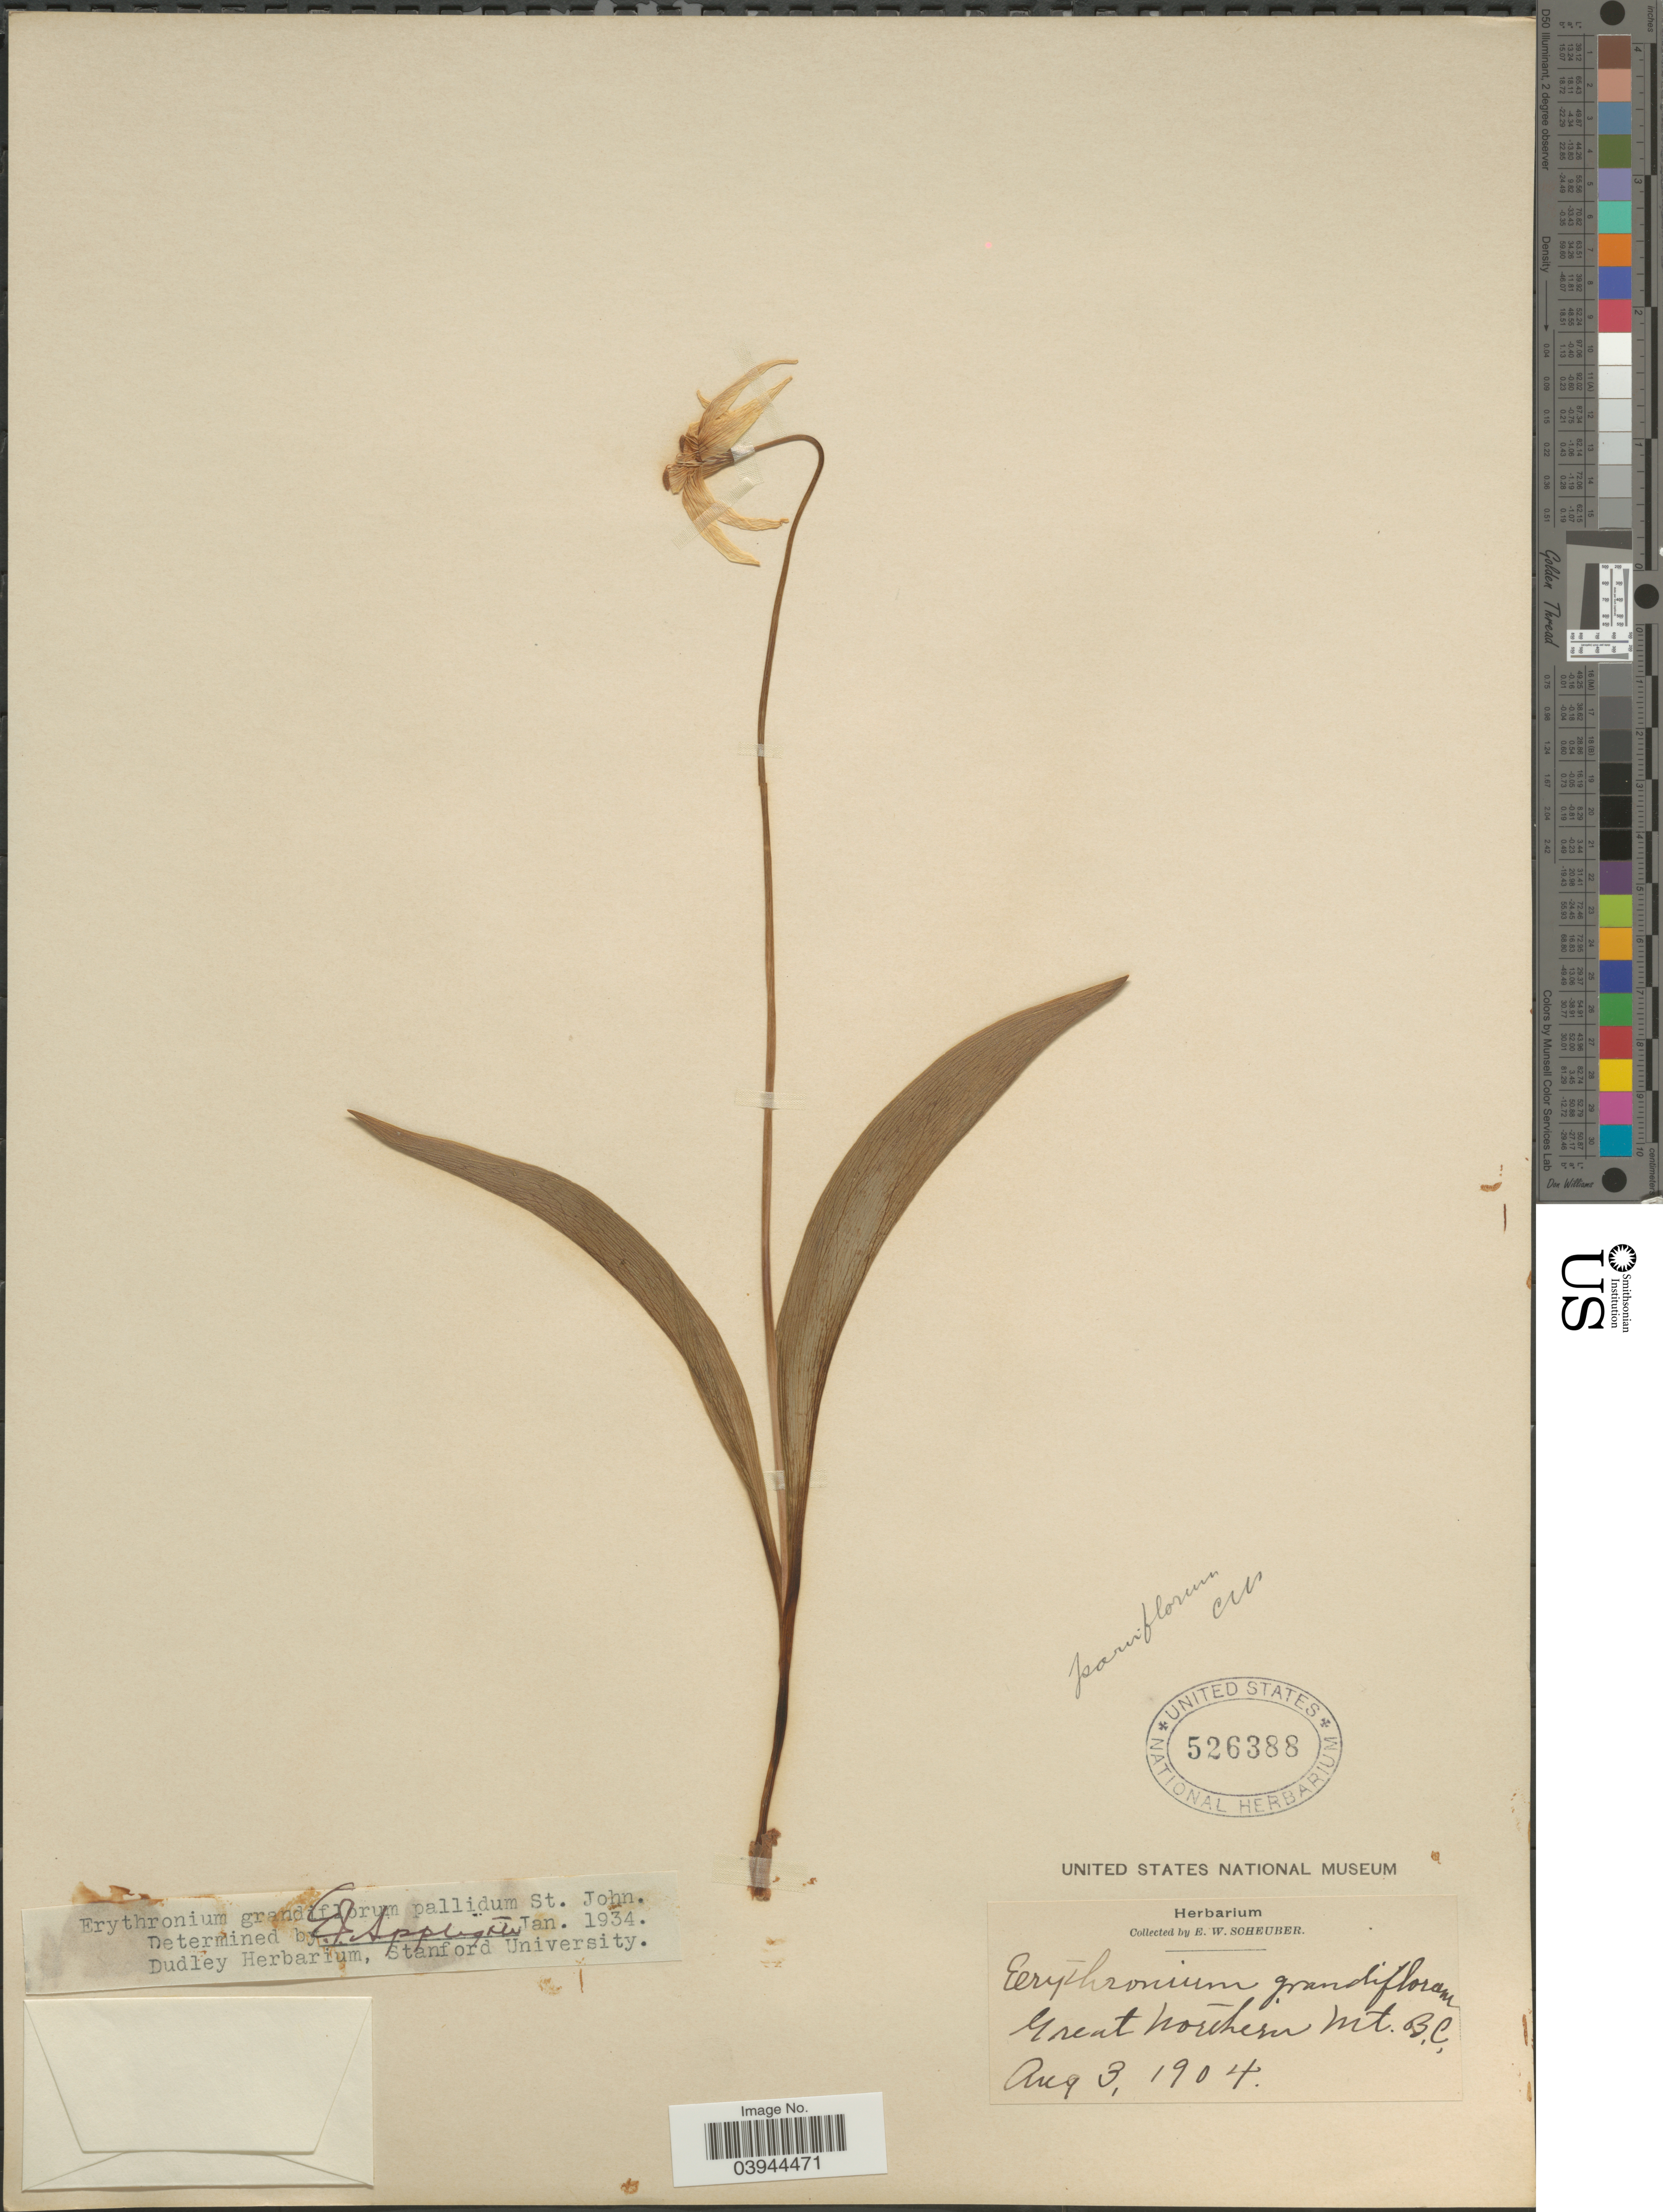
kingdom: Plantae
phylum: Tracheophyta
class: Liliopsida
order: Liliales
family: Liliaceae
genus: Erythronium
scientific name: Erythronium grandiflorum var. pallidum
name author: H. St. John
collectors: E. Scheuber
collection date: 1904-08-03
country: Canada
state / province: British Columbia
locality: Great Northern Mt.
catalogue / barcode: US 526388